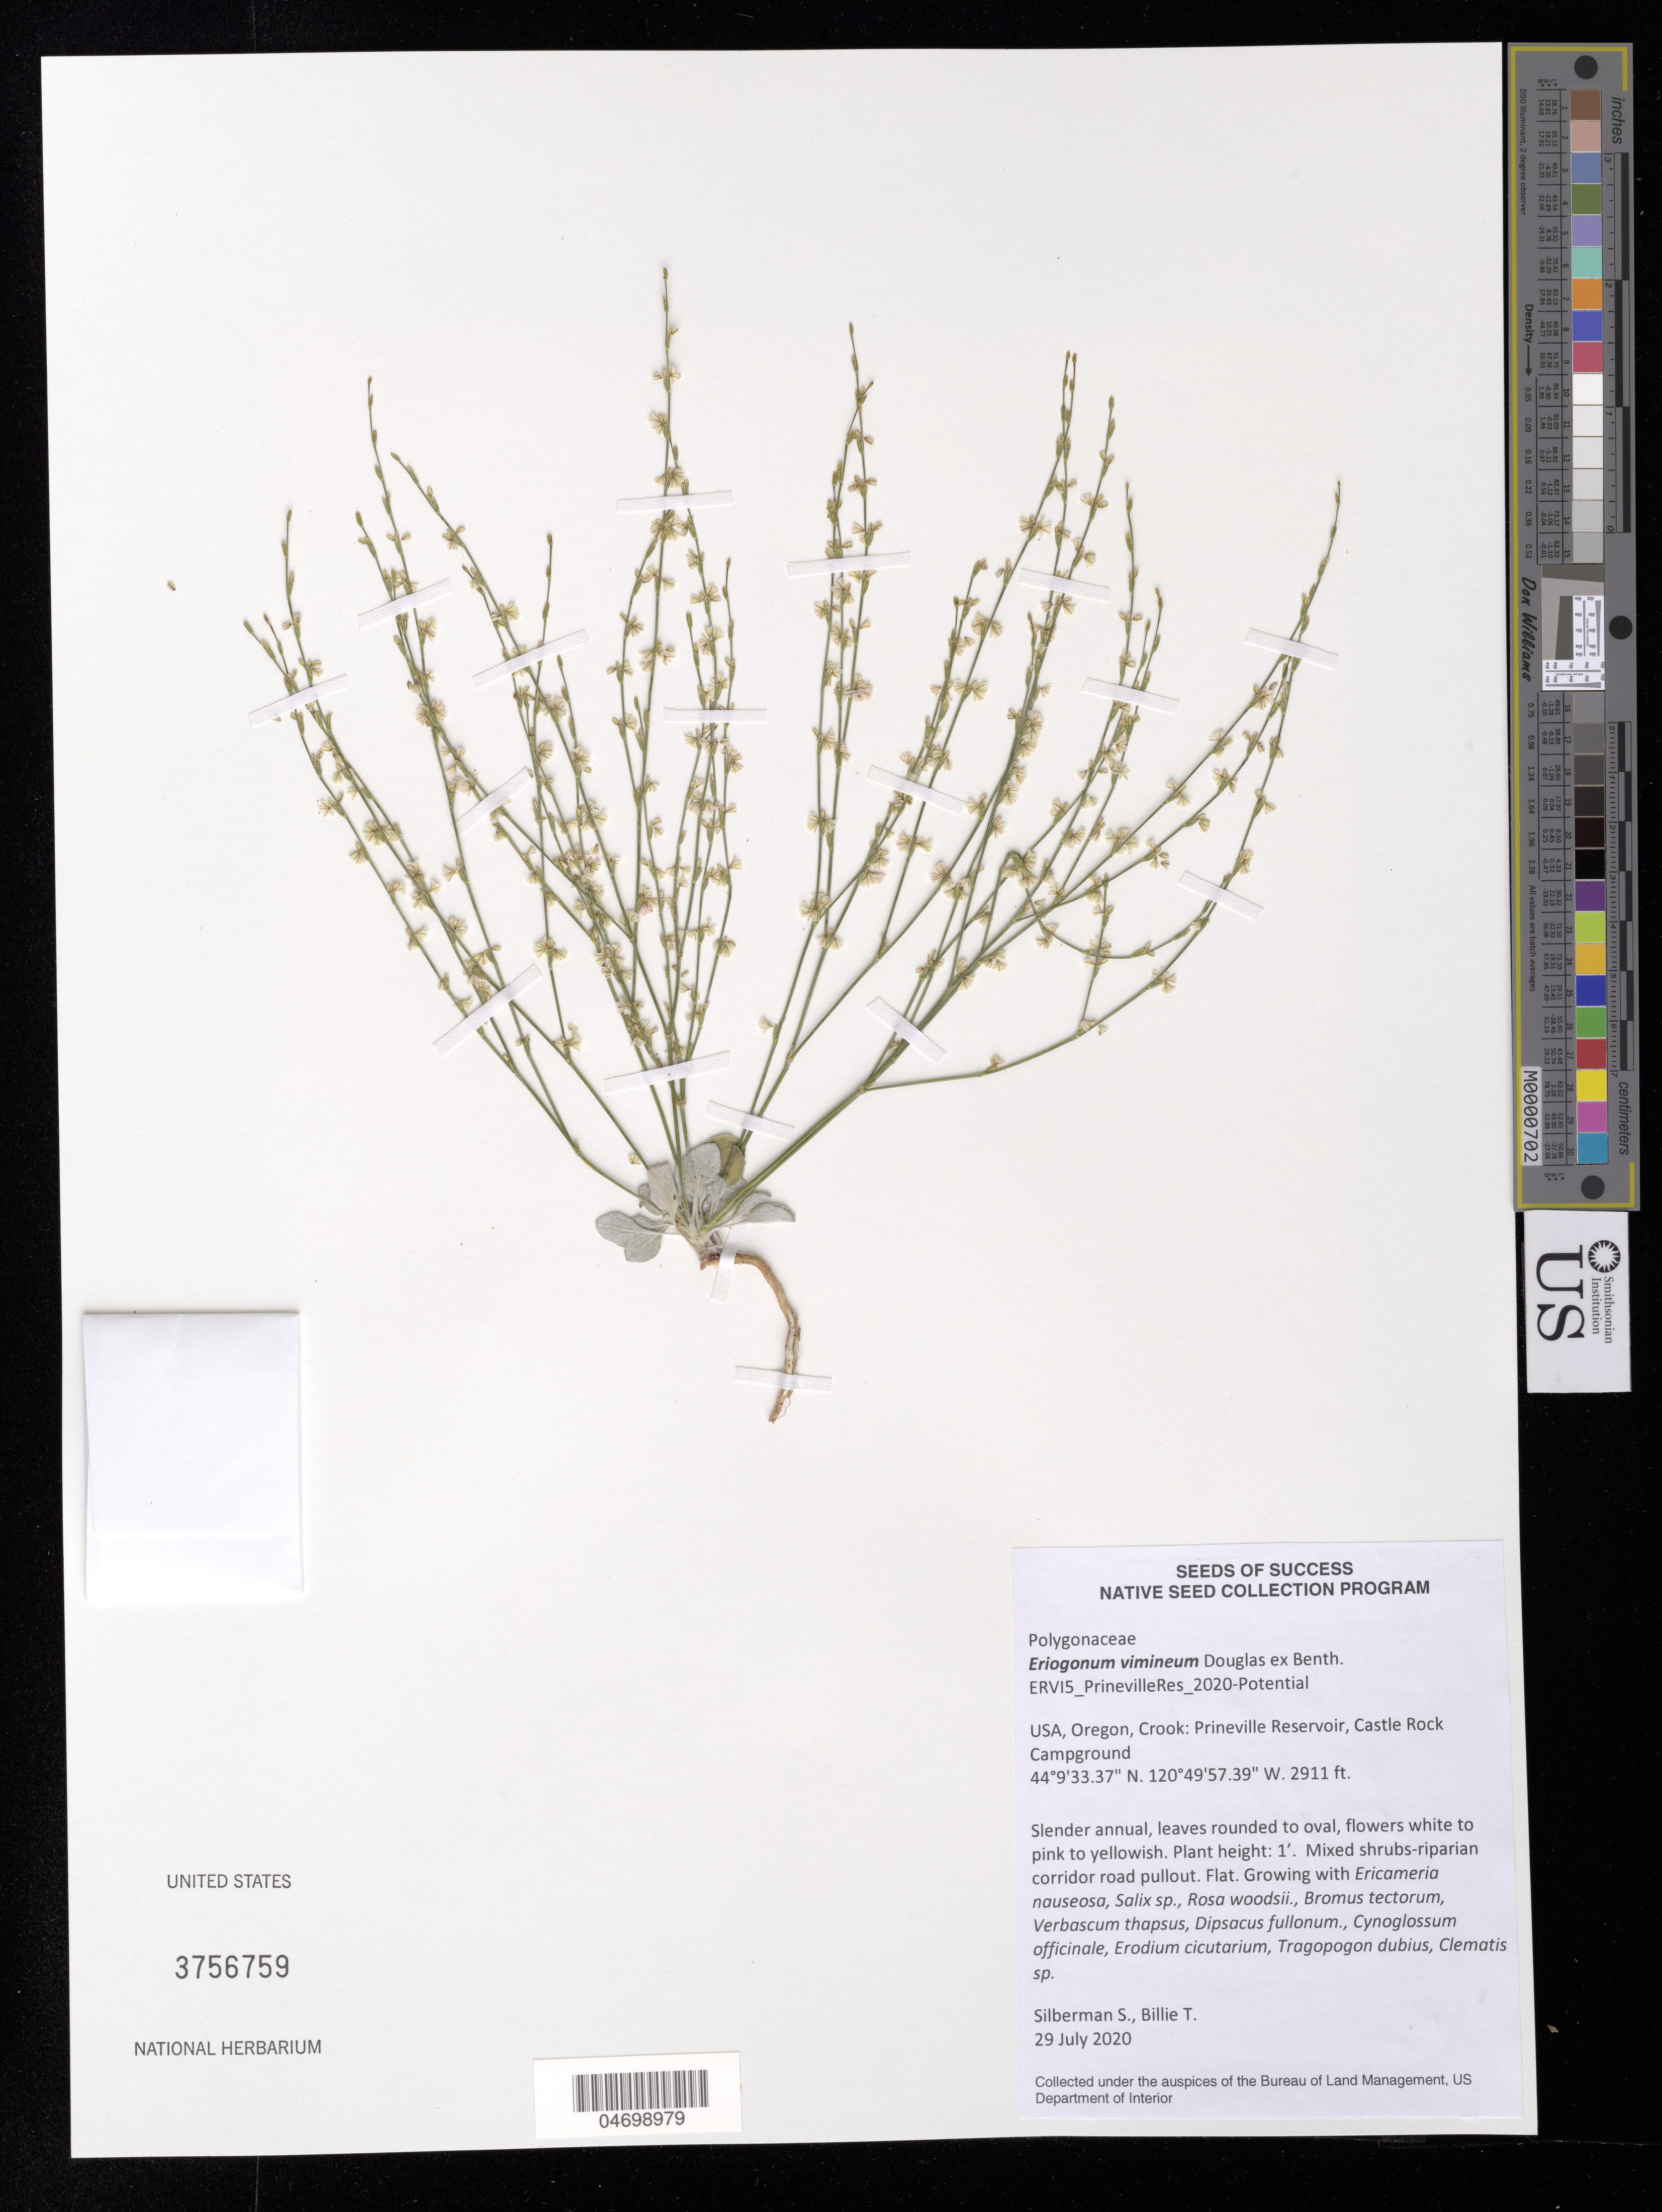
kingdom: Plantae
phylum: Tracheophyta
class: Magnoliopsida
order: Caryophyllales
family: Polygonaceae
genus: Eriogonum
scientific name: Eriogonum vimineum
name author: Douglas ex Benth.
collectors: S. Silberman & T. Billie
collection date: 2020-07-29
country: United States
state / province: Oregon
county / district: Crook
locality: Prineville Reservoir, Castle Rock Campground.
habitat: Mixed shrubs-riparian corridor road pullout. Flat. With Salix sp., Rosa woodsii, Bromus tectorum, etc.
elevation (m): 887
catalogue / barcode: US 3756759